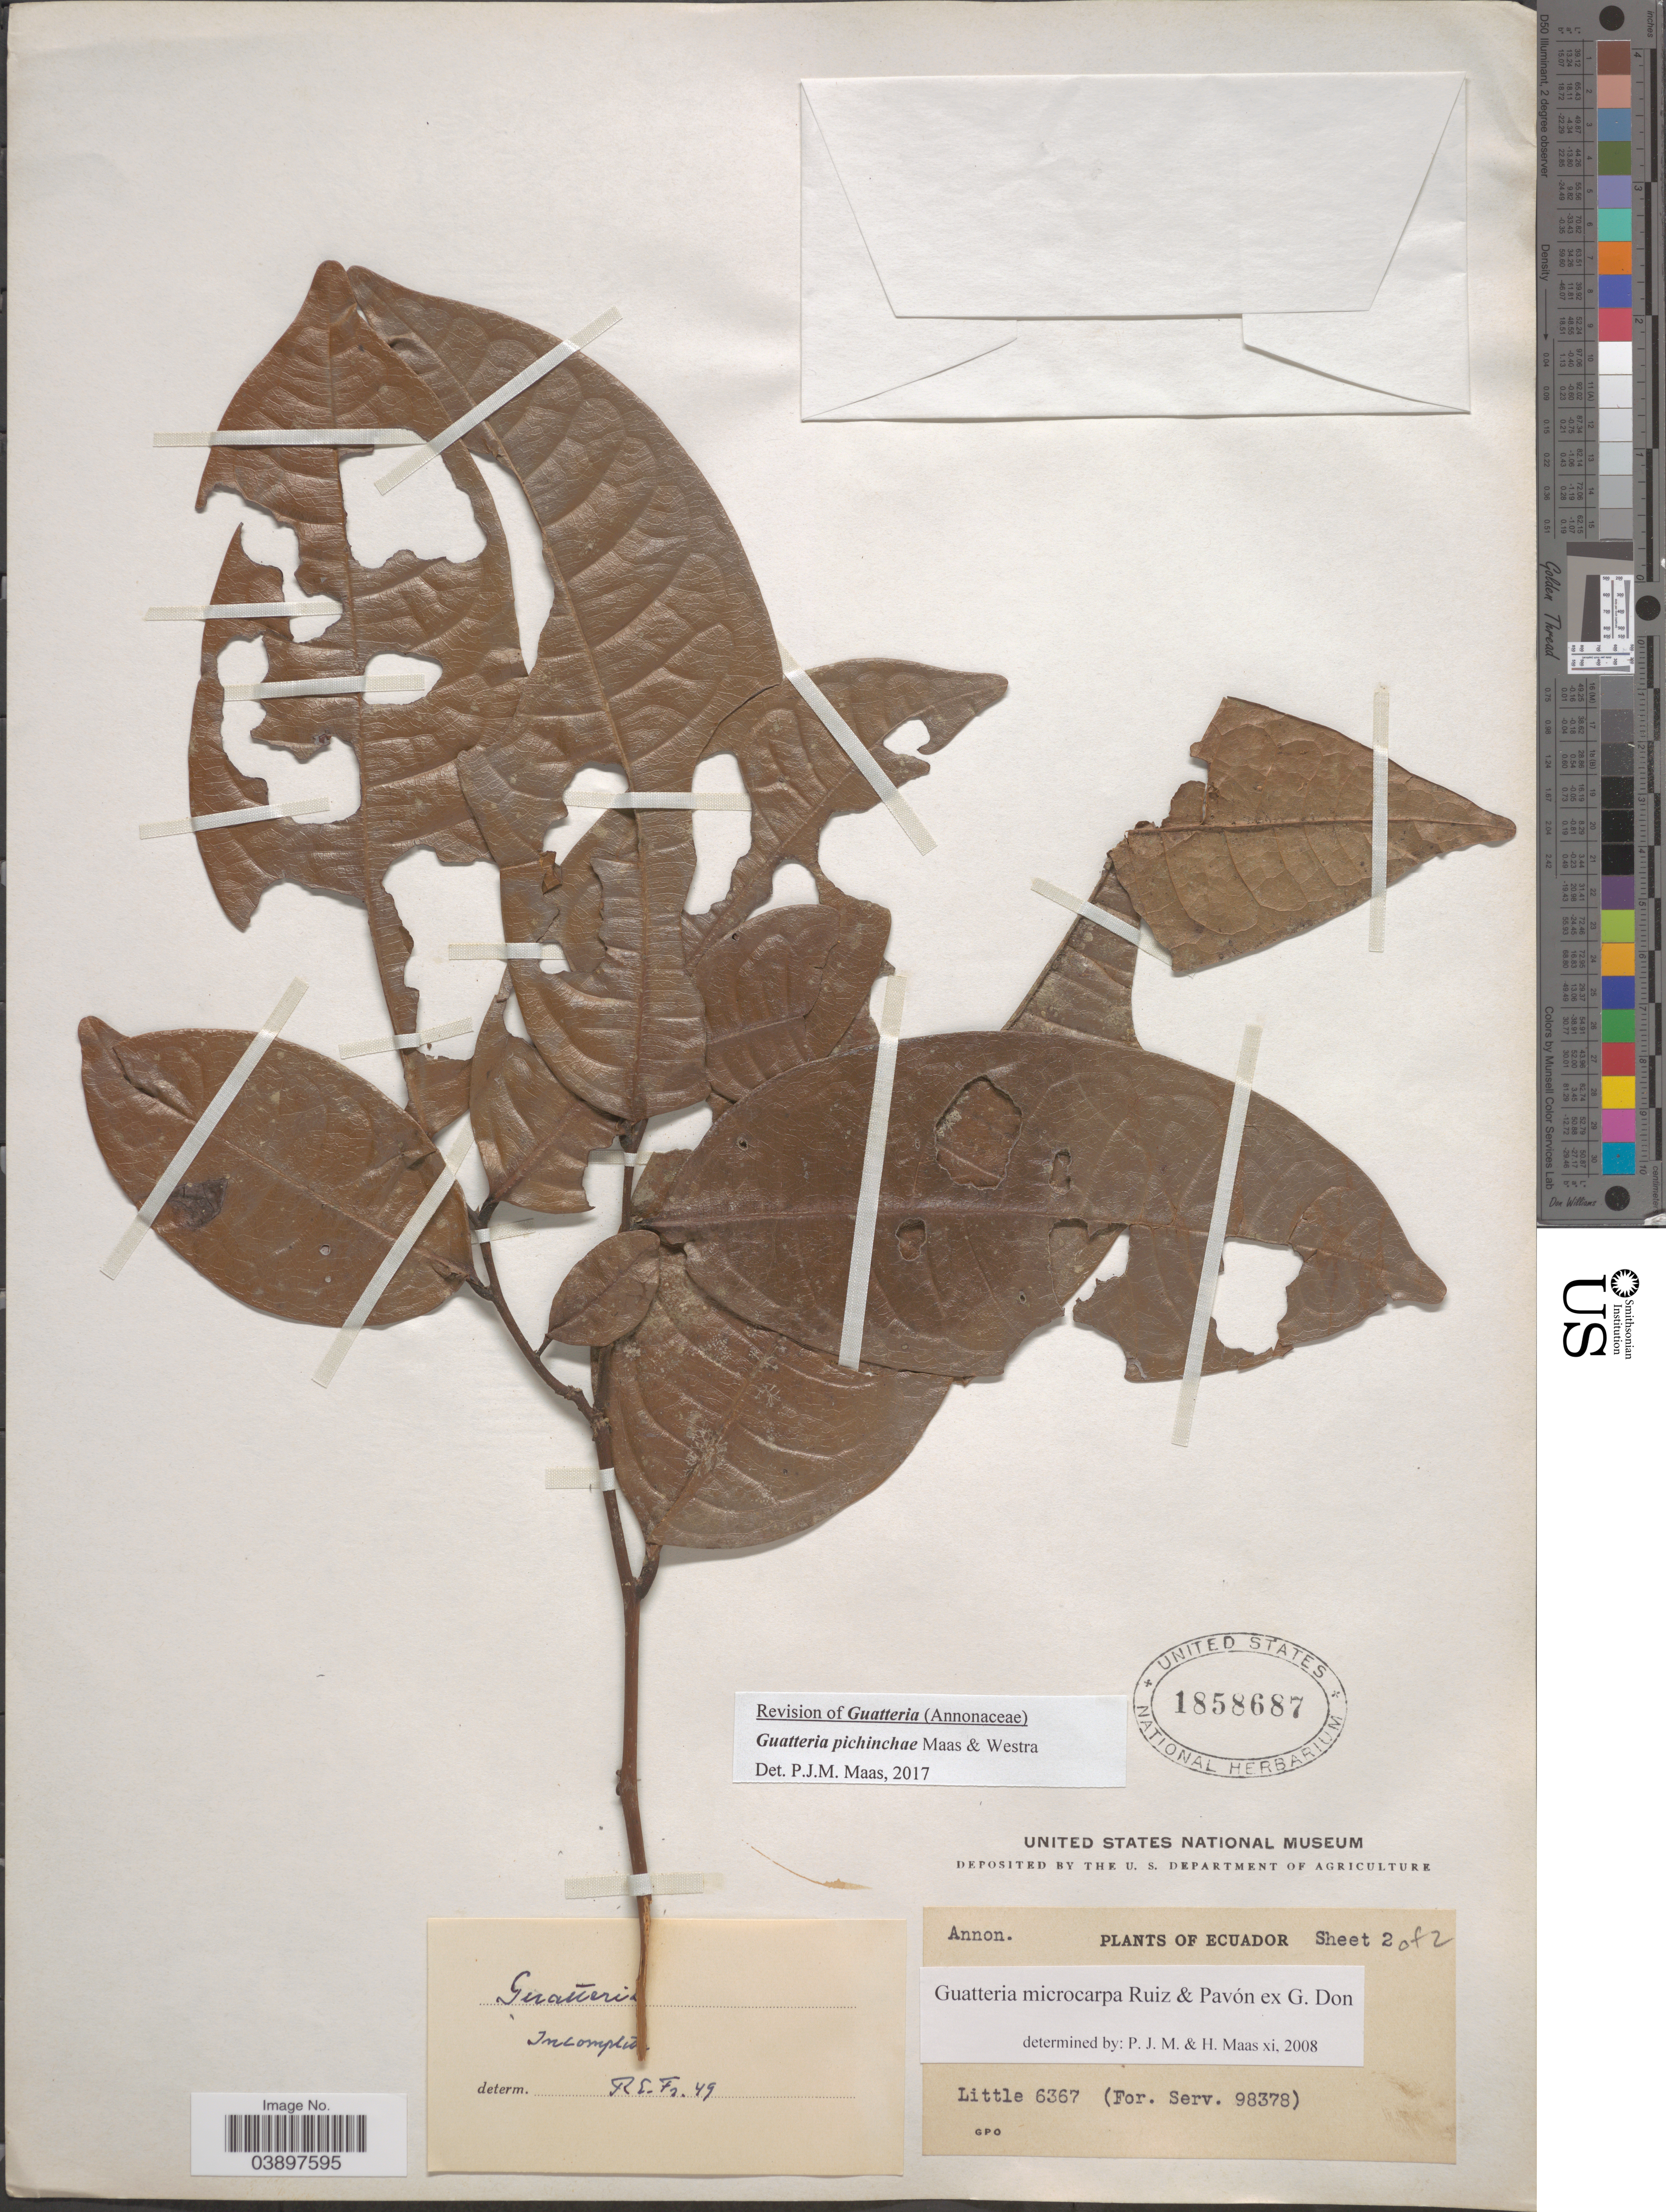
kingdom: Plantae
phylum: Tracheophyta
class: Magnoliopsida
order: Magnoliales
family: Annonaceae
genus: Guatteria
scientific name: Guatteria pichinchae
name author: Maas & Westra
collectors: Little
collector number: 6367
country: Ecuador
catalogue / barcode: US 1858687